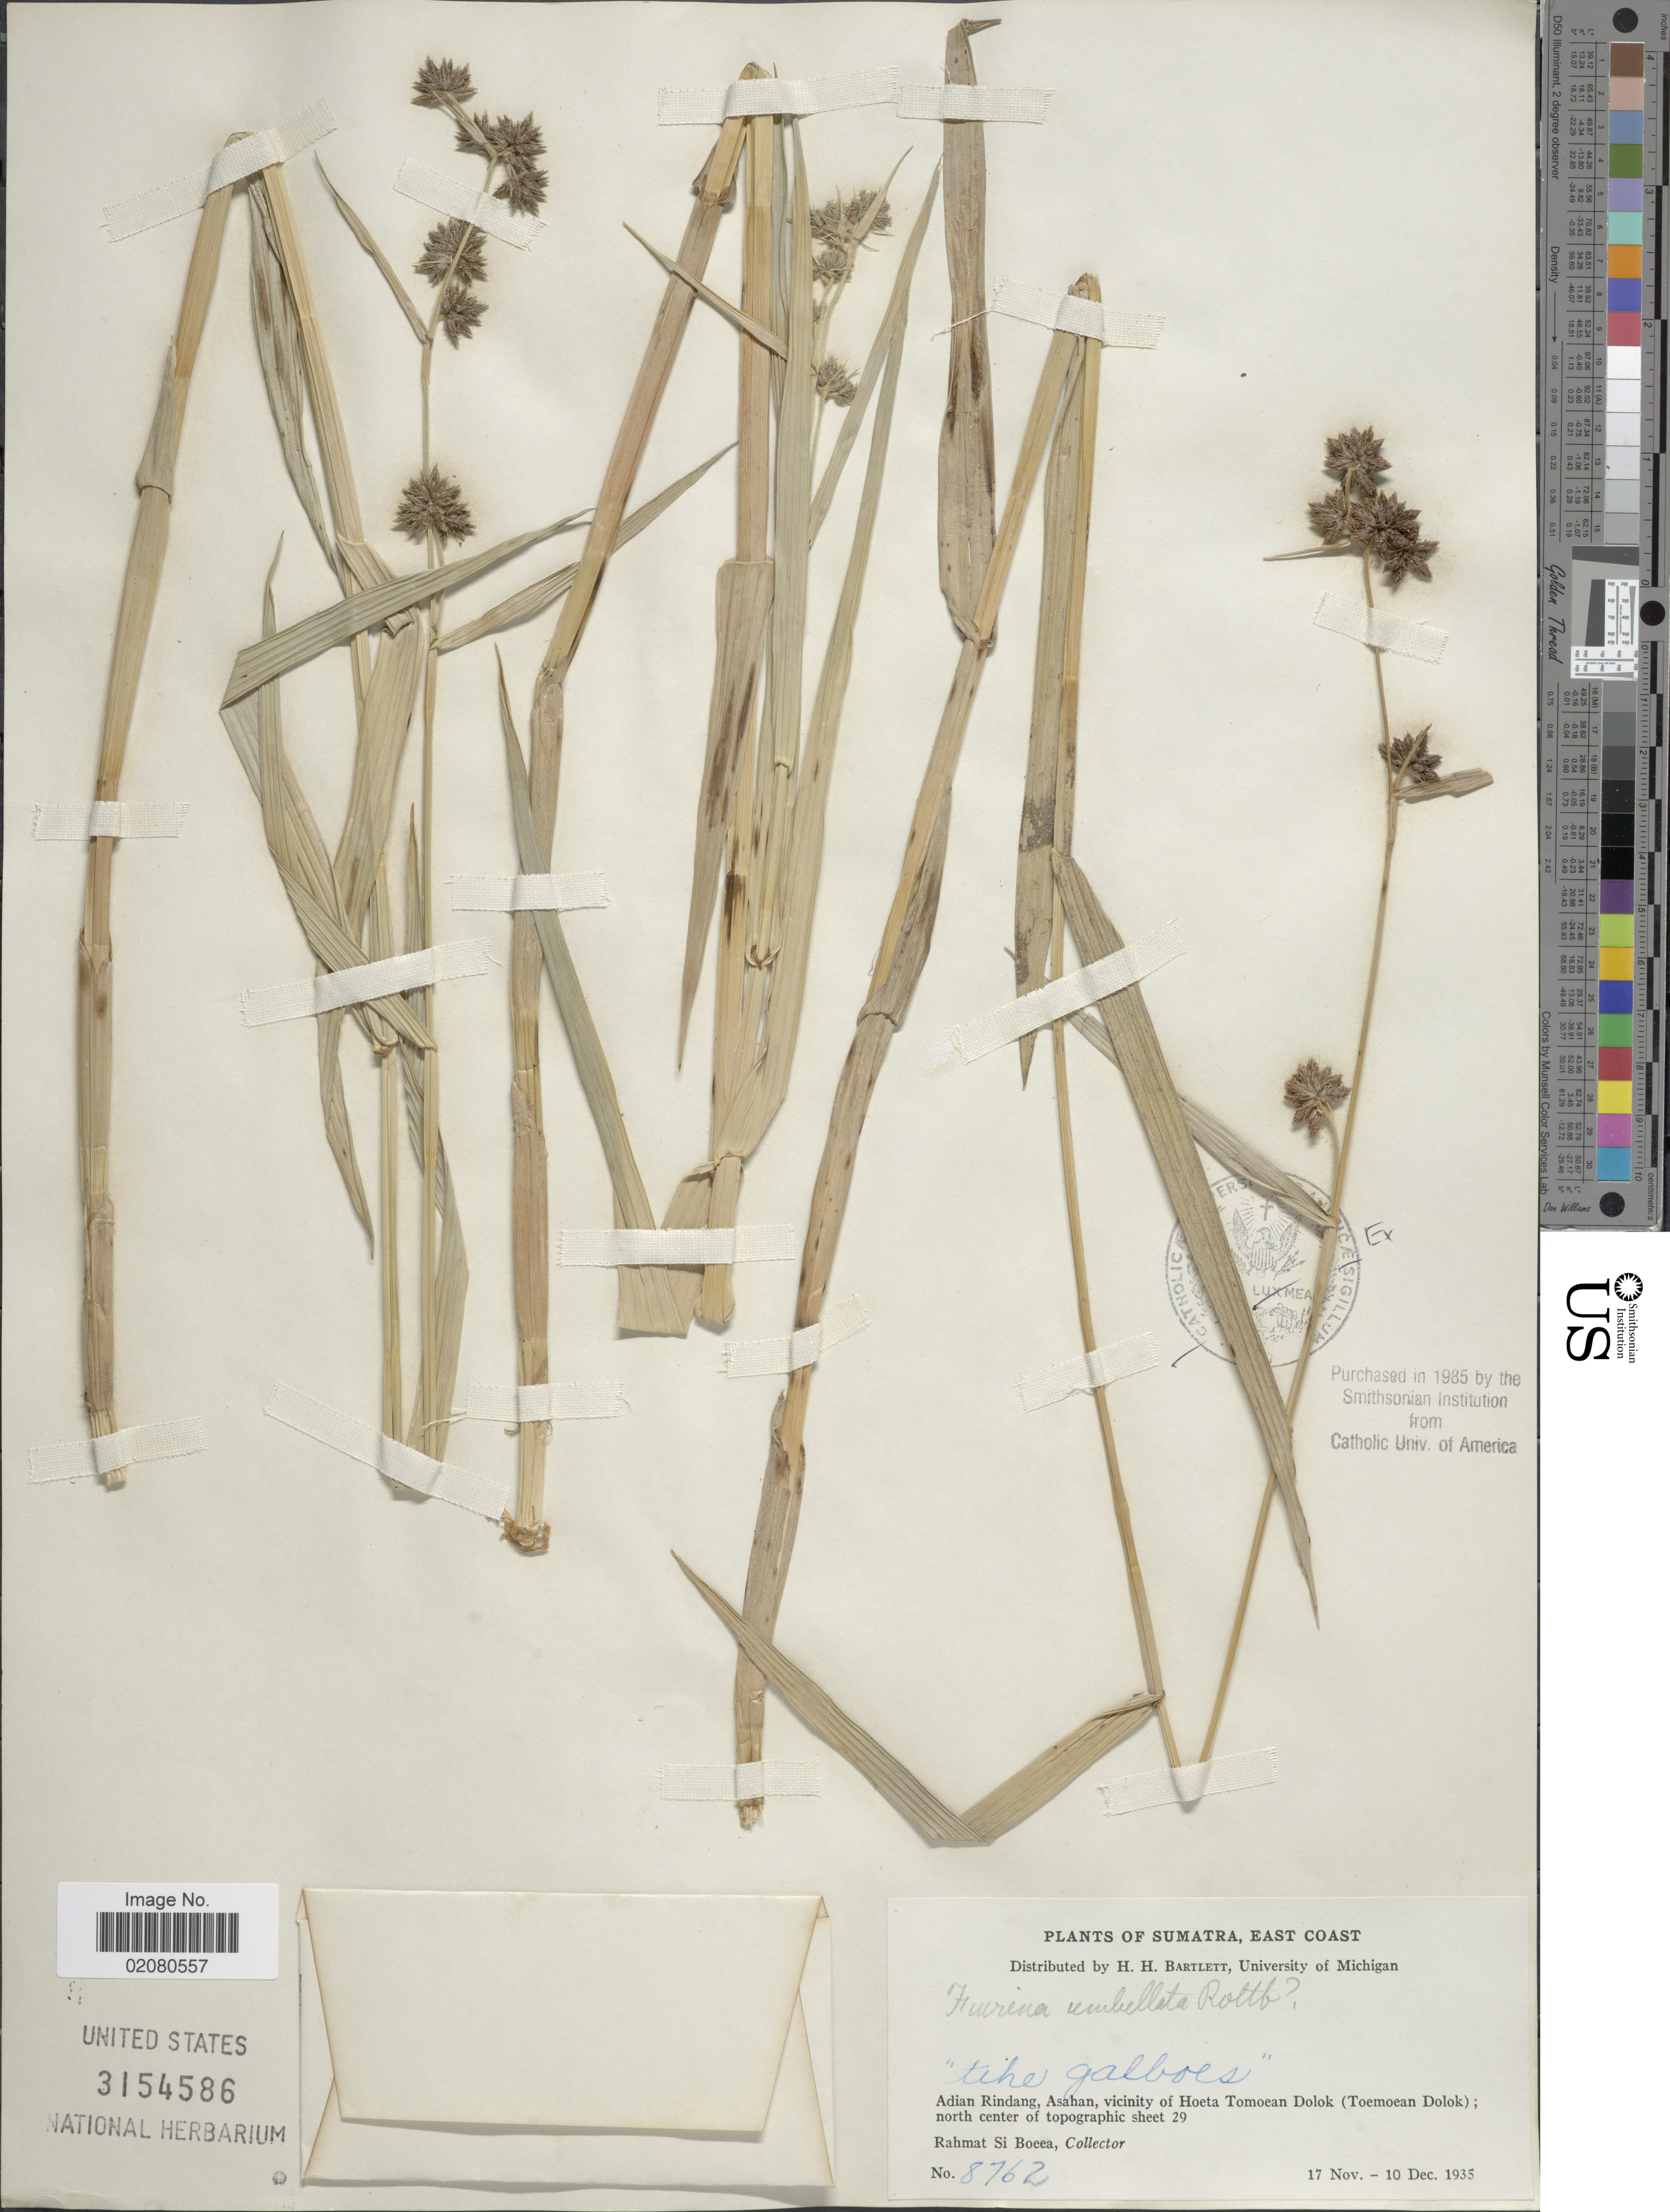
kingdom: Plantae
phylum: Tracheophyta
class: Liliopsida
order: Poales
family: Cyperaceae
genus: Fuirena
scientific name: Fuirena umbellata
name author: Rottb.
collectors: Rahmat Si Boeea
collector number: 8762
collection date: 1935-11-17/1935-12-10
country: Indonesia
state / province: Sumatra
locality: East Coast, "tihe galboes", Adian Rindang, Asahan, vicinity of Hoeta Tomoean Dolok (Toemoean Dolok); north center of topgraphic sheet 29.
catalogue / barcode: US 3154586